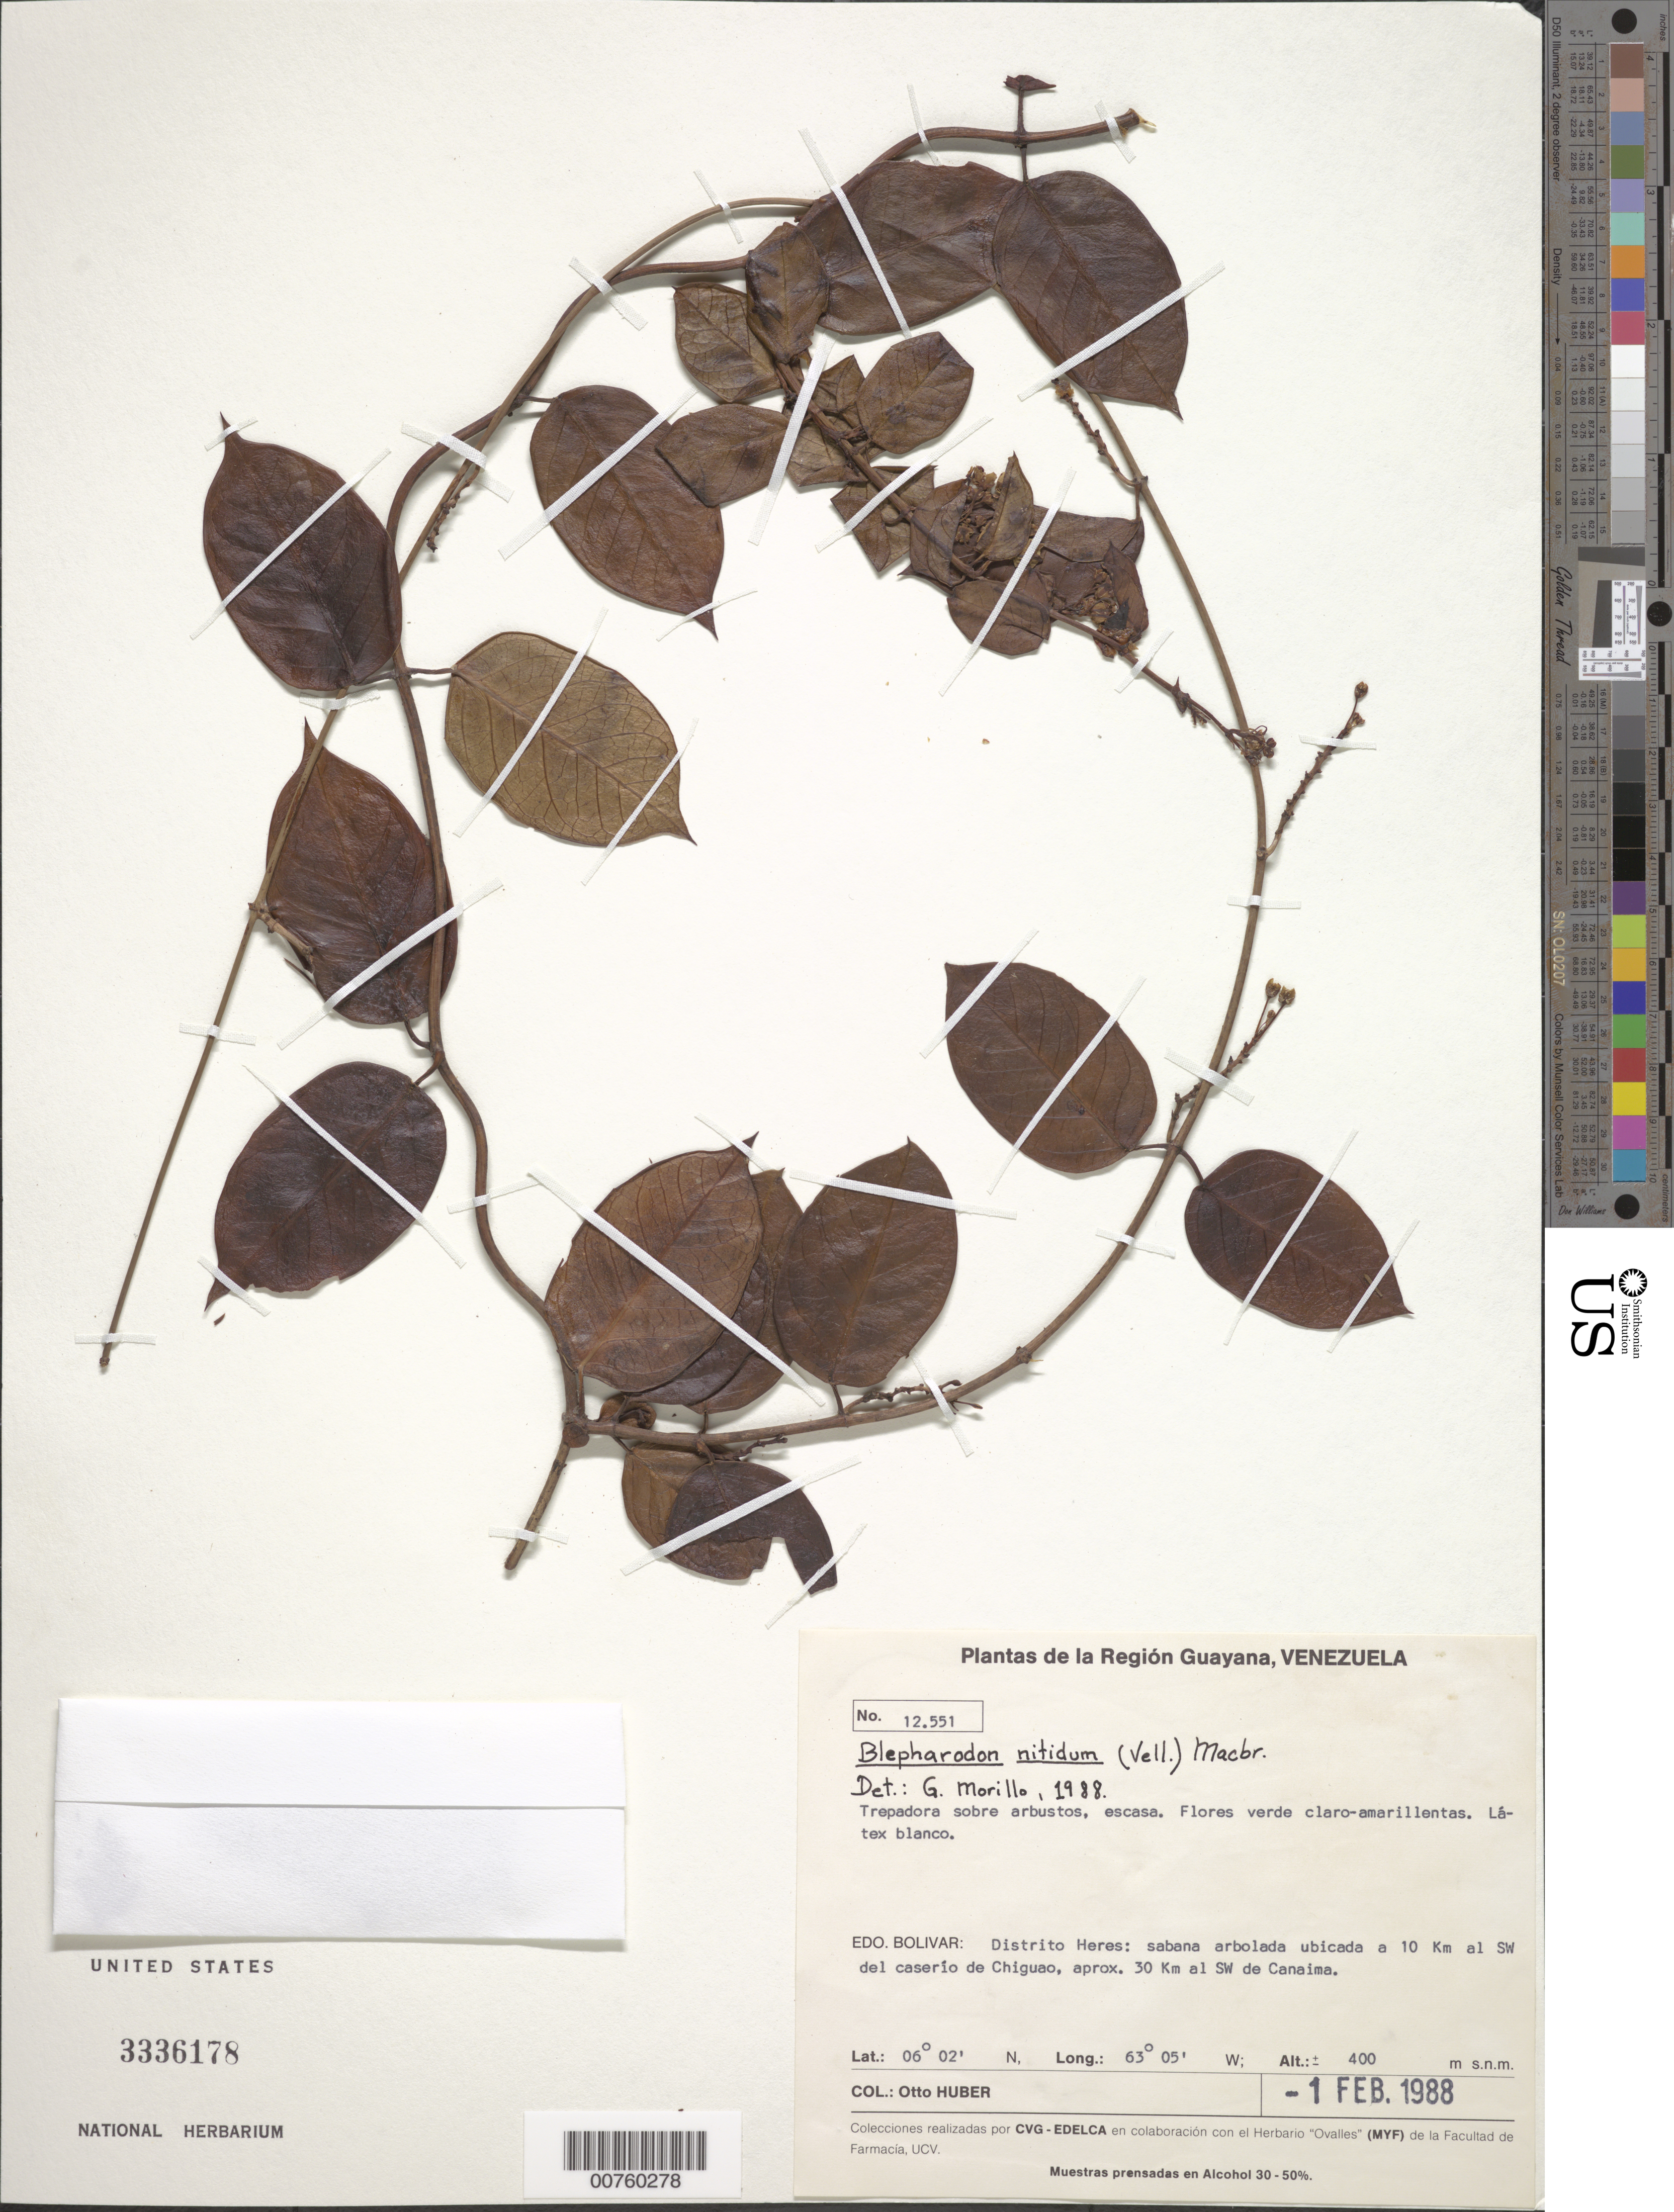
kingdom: Plantae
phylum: Tracheophyta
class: Magnoliopsida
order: Gentianales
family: Apocynaceae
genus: Blepharodon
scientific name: Blepharodon nitidus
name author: (Vell.) J.F. Macbr.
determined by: Morillo, G. N.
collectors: O. Huber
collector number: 12551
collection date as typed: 1-Feb-88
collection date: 1988-02-01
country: Venezuela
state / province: Bolívar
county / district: Heres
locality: Chiguao, 10 km SW of; 30 km SW of Canaima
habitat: Wooded savanna, on bushes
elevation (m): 400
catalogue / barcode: US 3336178